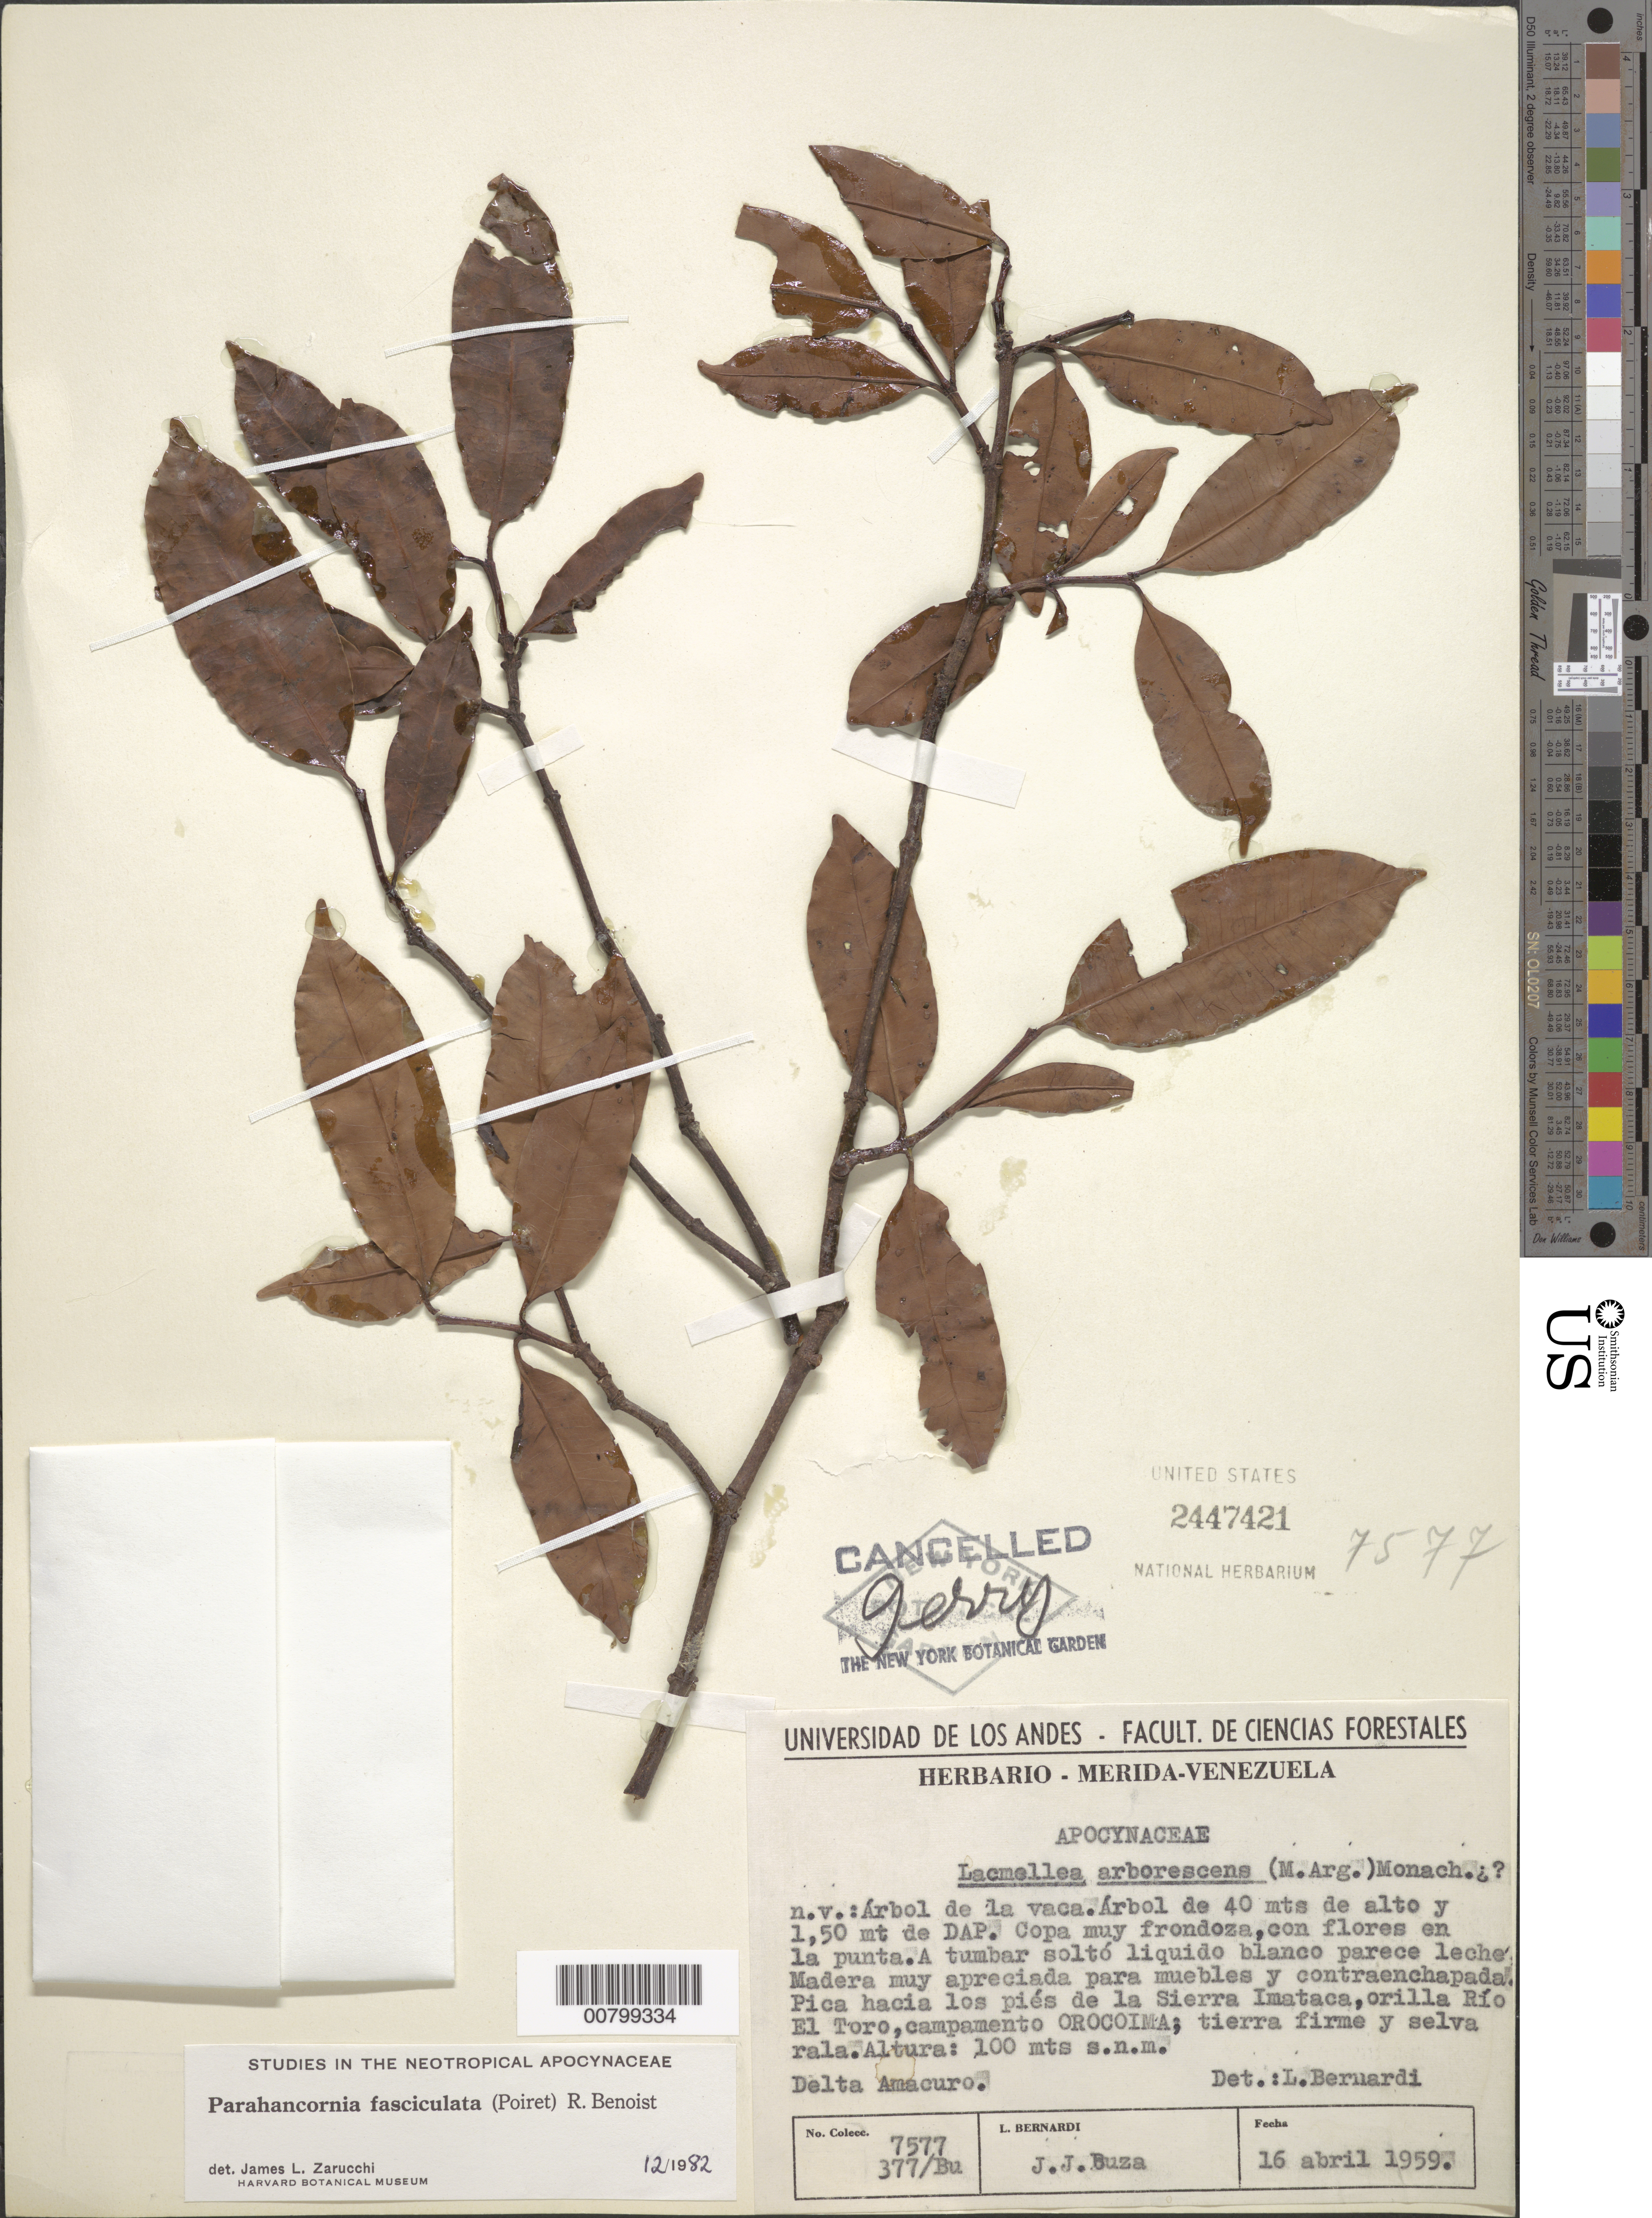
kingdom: Plantae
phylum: Tracheophyta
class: Magnoliopsida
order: Gentianales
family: Apocynaceae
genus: Parahancornia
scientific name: Parahancornia fasciculata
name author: (Poir.) Benoist ex Pichon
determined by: Zarucchi, J. L.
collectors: J. Buza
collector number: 7577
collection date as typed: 16-Apr-59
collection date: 1959-04-16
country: Venezuela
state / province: Delta Amacuro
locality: Sierra de Imataca, orilla del Río El Toro, Campamento Orocoima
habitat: Pica hacia los pies de la sierra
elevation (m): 100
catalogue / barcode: US 2447421